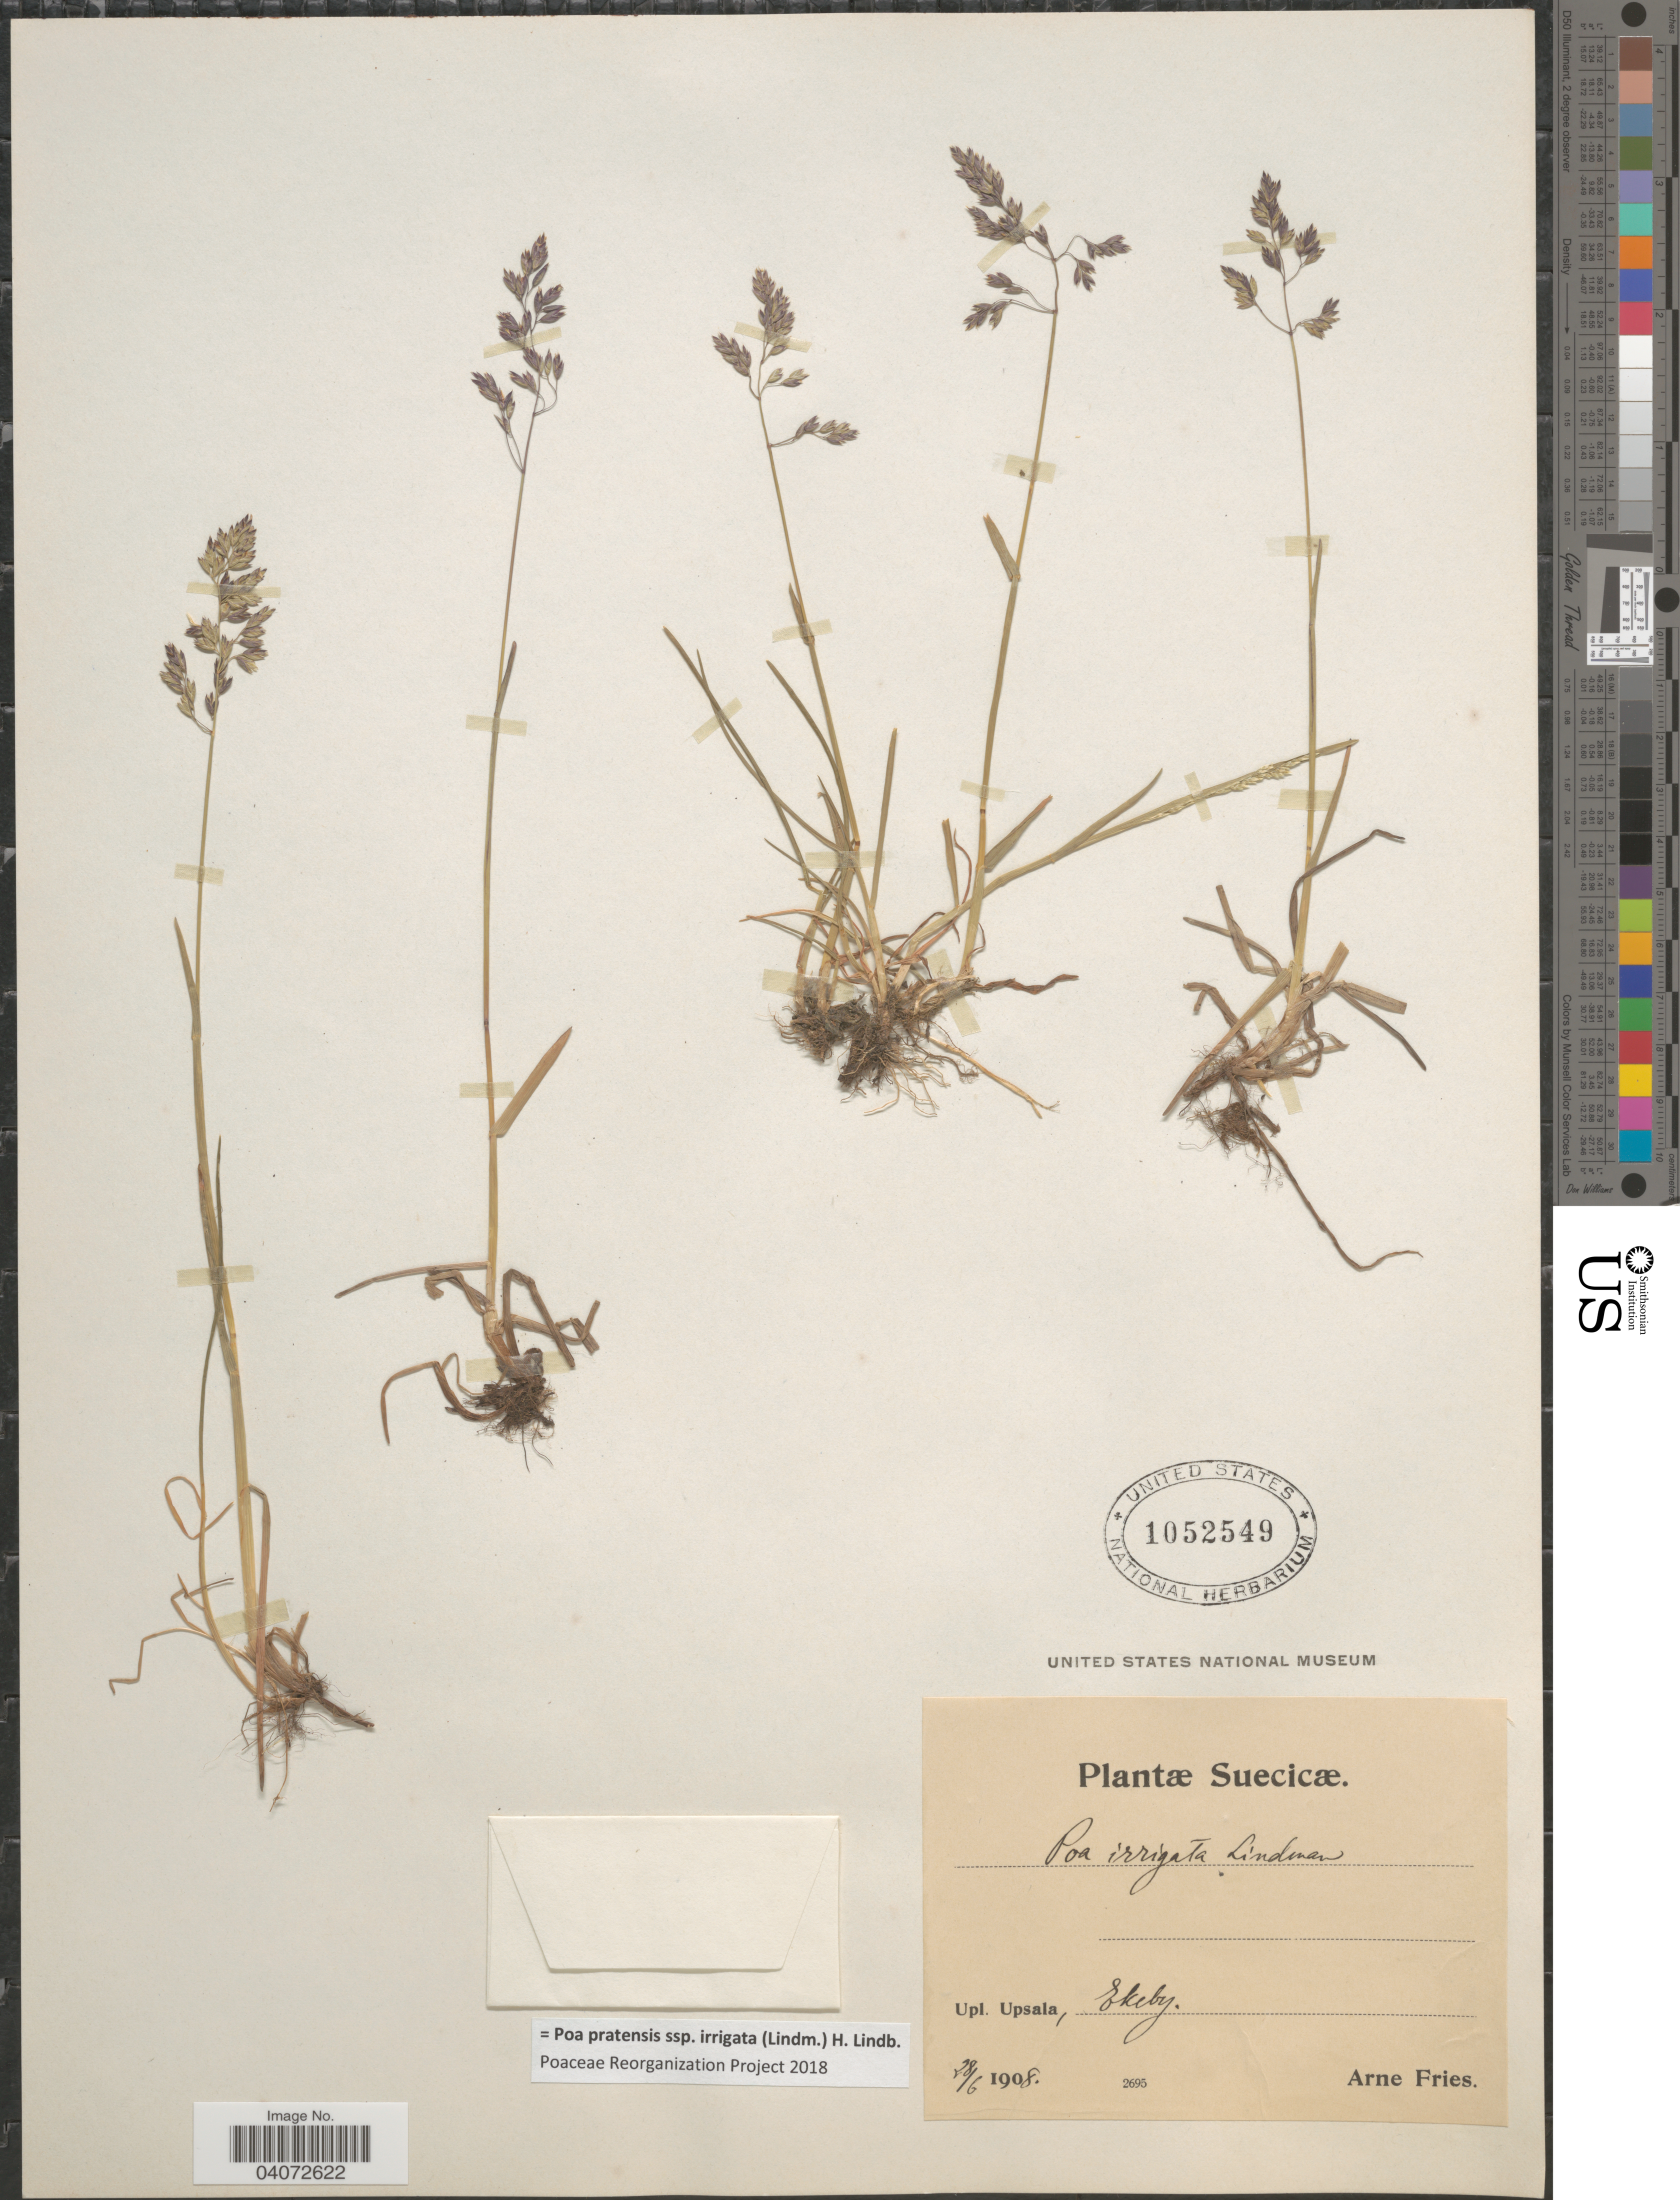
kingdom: Plantae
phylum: Tracheophyta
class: Liliopsida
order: Poales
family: Poaceae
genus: Poa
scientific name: Poa pratensis subsp. irrigata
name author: (Lindm.) H. Lindb.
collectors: E. A. Fries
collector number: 2695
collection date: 1908-06-28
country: Sweden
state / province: Uppsala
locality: Suecicæ. Upl. Upsala, Skeby.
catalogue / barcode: US 1052549